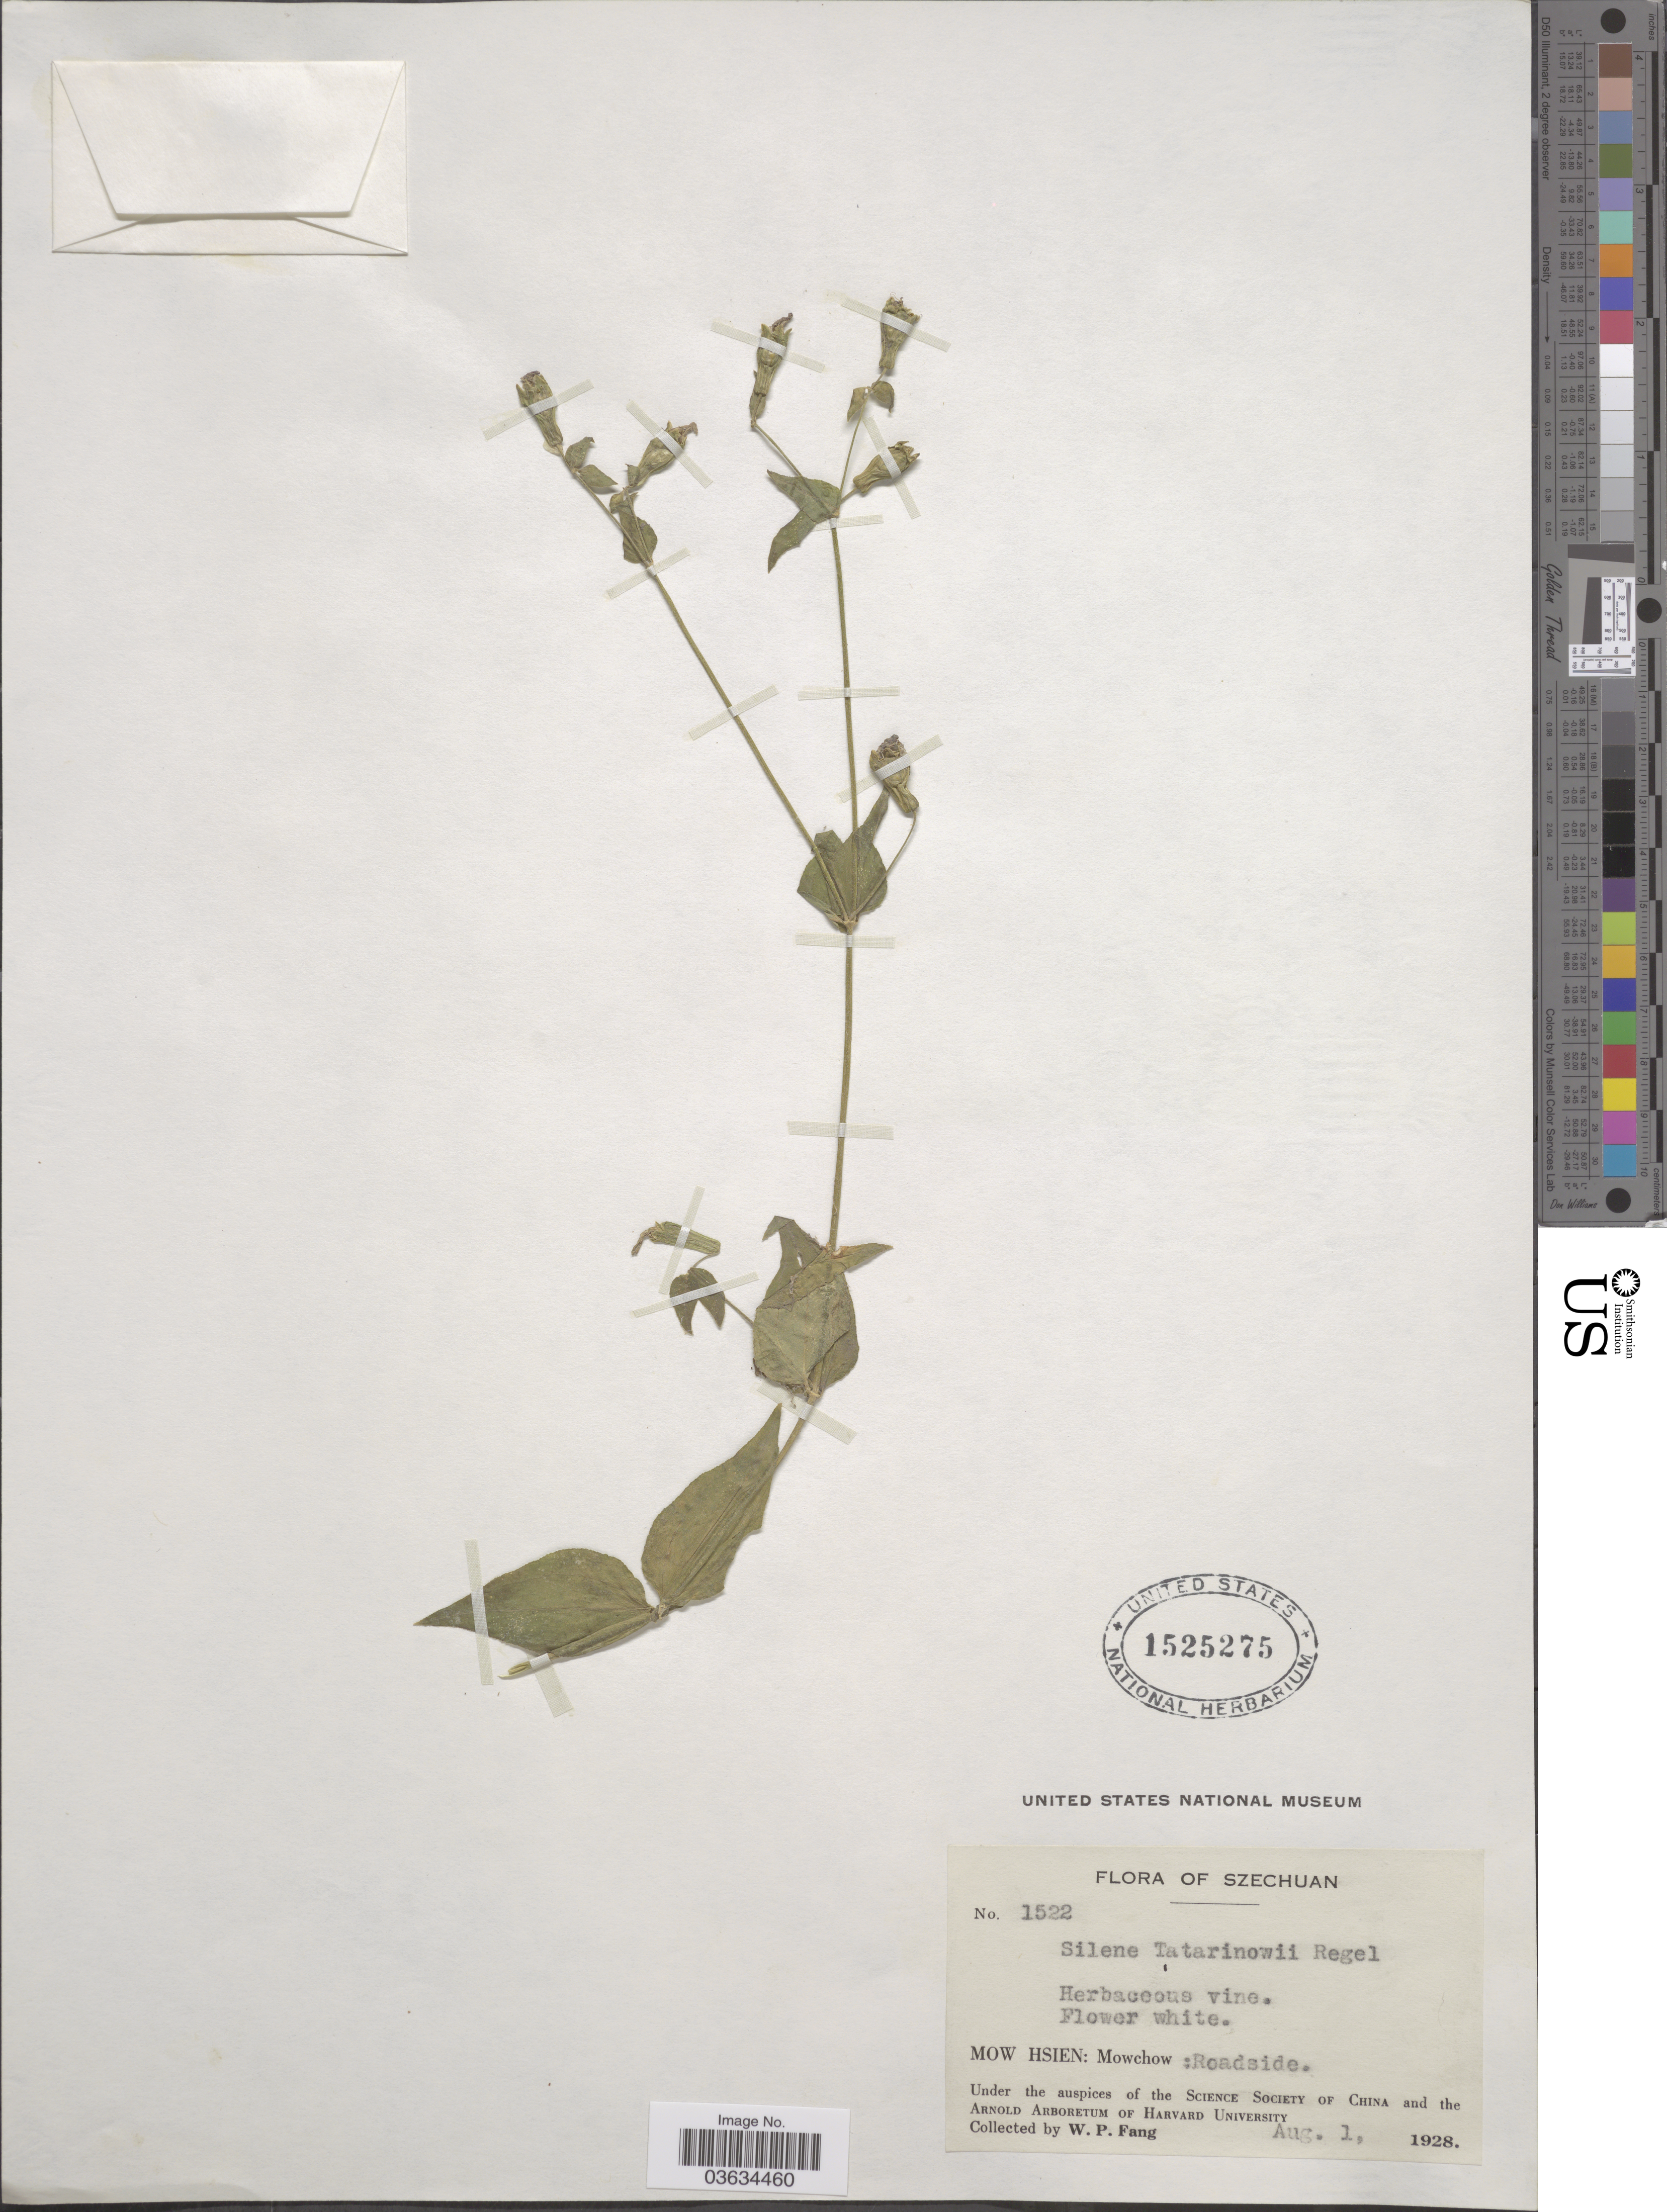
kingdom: Plantae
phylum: Tracheophyta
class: Magnoliopsida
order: Caryophyllales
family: Caryophyllaceae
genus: Silene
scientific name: Silene tatarinowii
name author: Regel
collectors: W. P. Fang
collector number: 1522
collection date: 1928-08-01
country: China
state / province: Sichuan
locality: Szechuan. Mow Hsien: Mowchow: Roadside.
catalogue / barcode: US 1525275